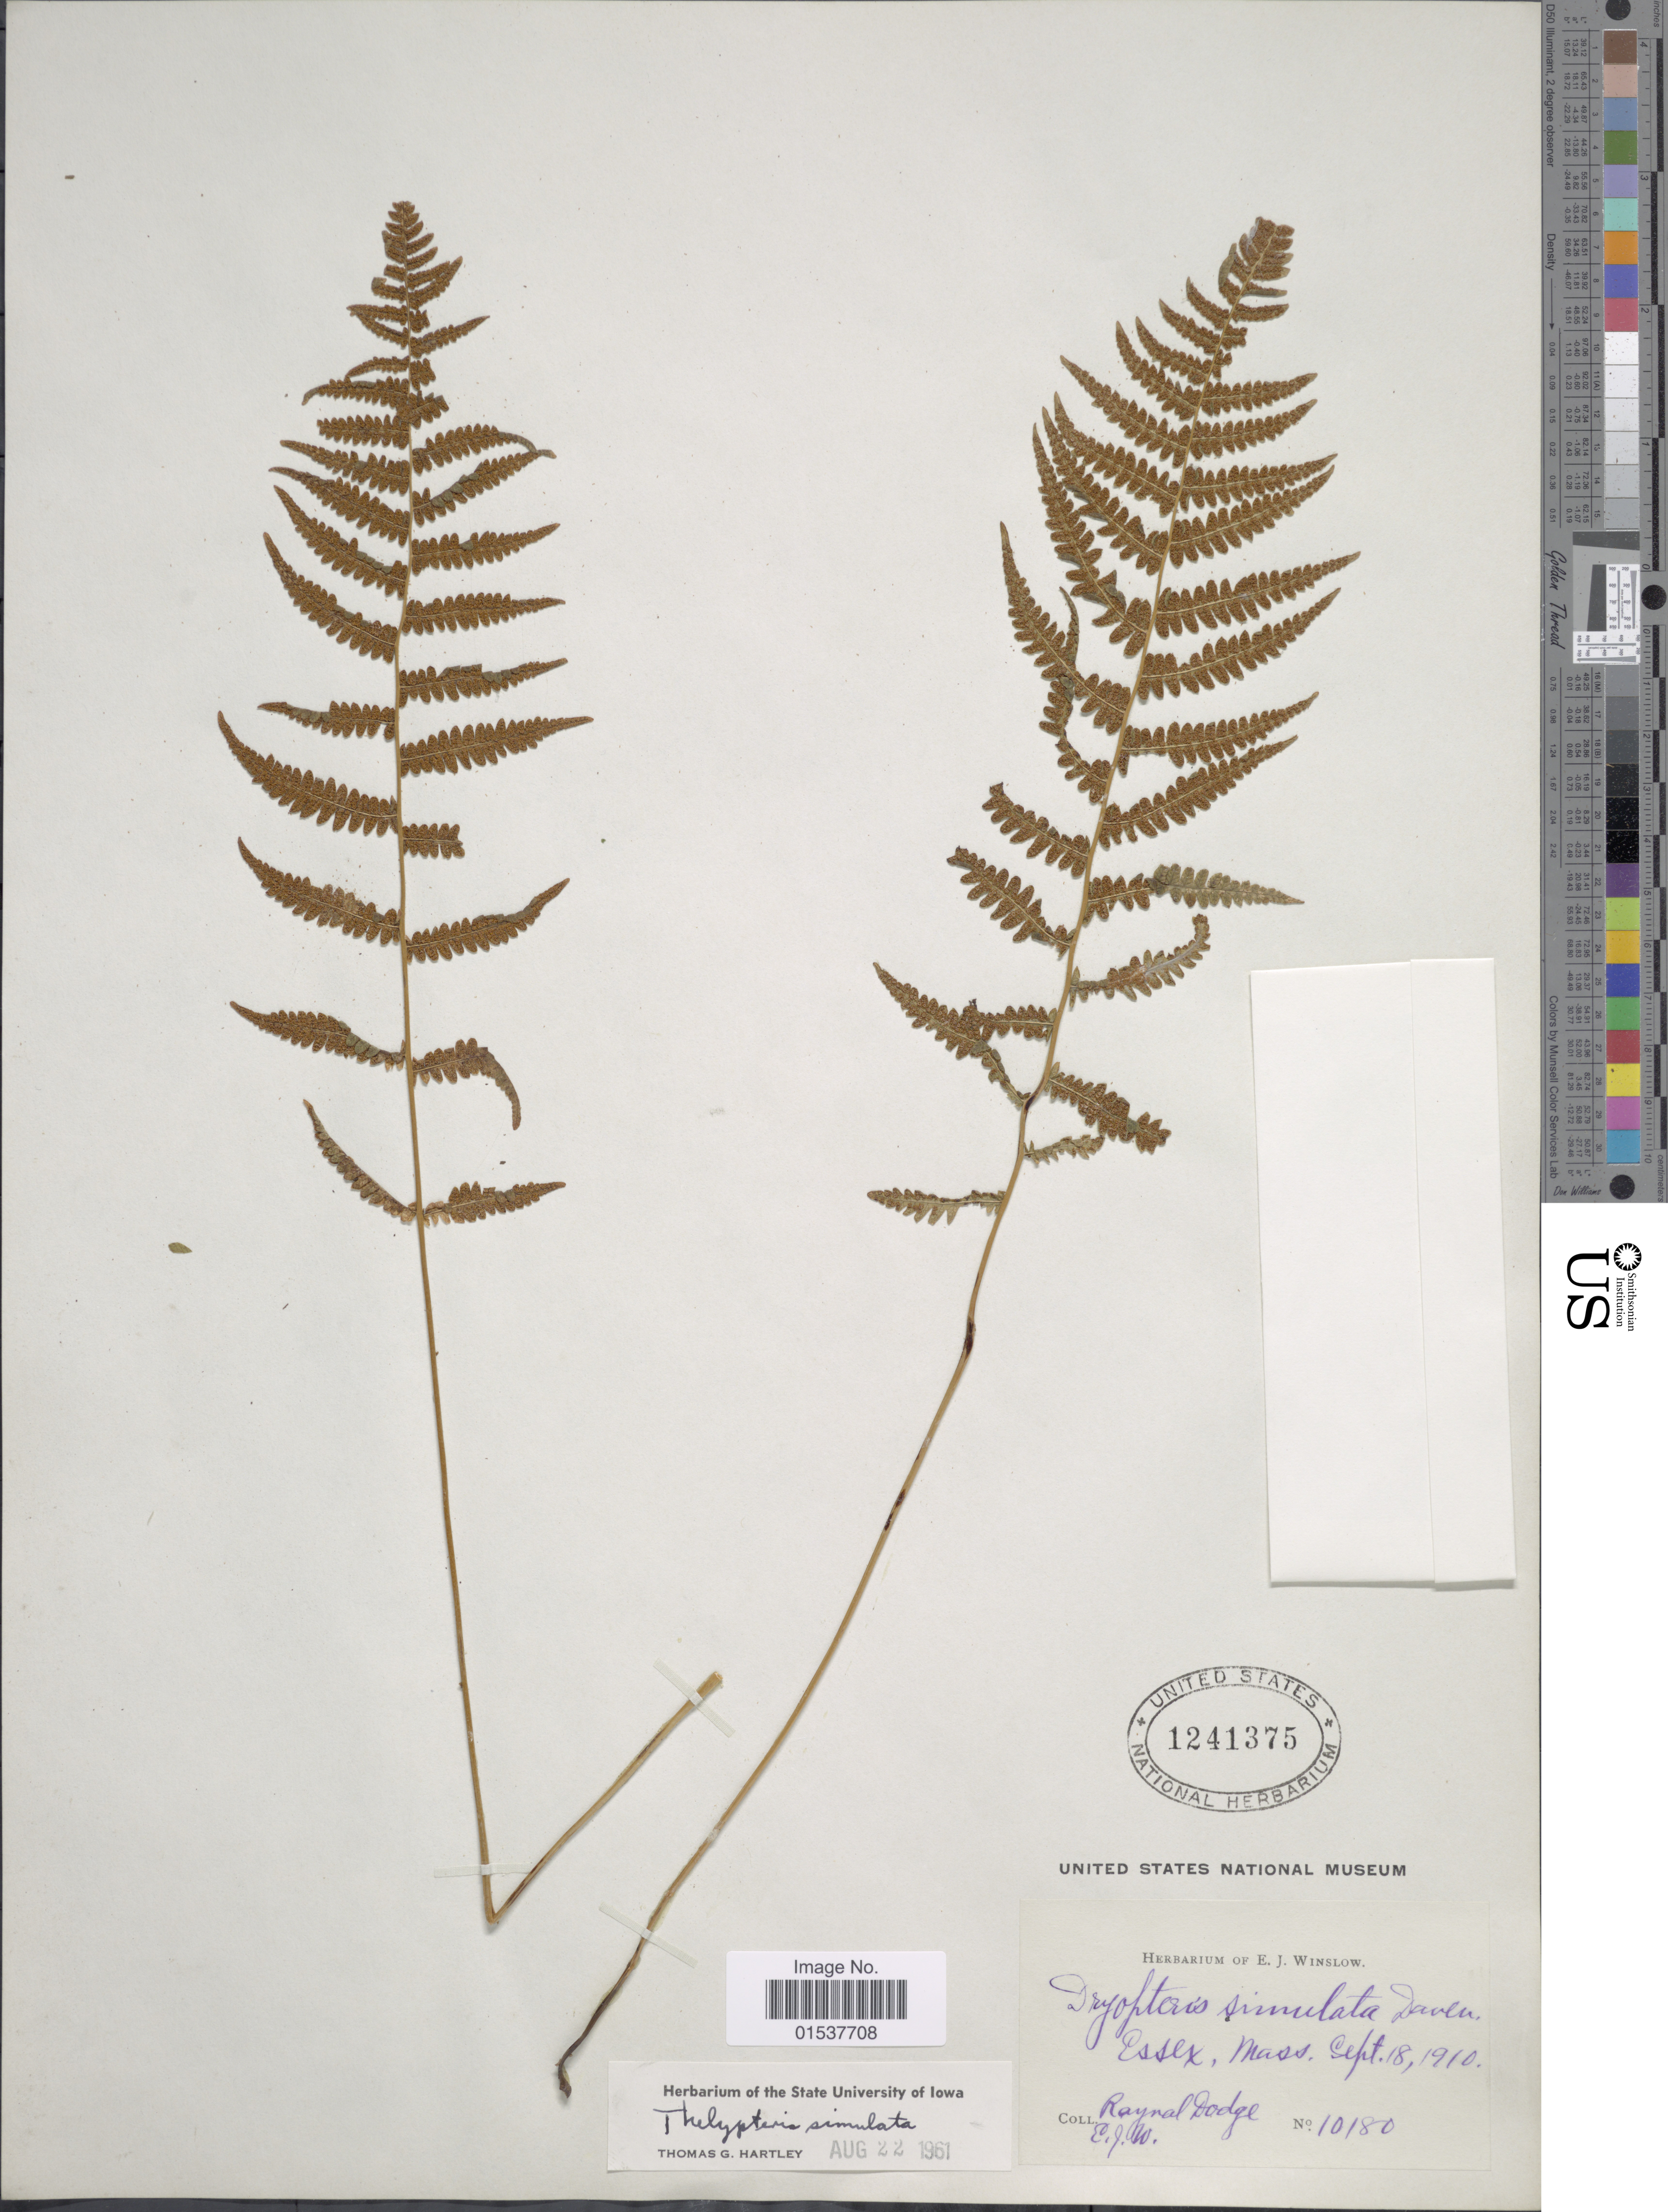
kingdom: Plantae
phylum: Tracheophyta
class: Polypodiopsida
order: Polypodiales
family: Thelypteridaceae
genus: Parathelypteris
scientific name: Parathelypteris simulata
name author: (Davenp.) Holttum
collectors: R. Dodge & E. Winslow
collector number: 10180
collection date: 1910-09-18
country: United States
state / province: Massachusetts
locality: Essex, Mass.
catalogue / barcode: US 1241375